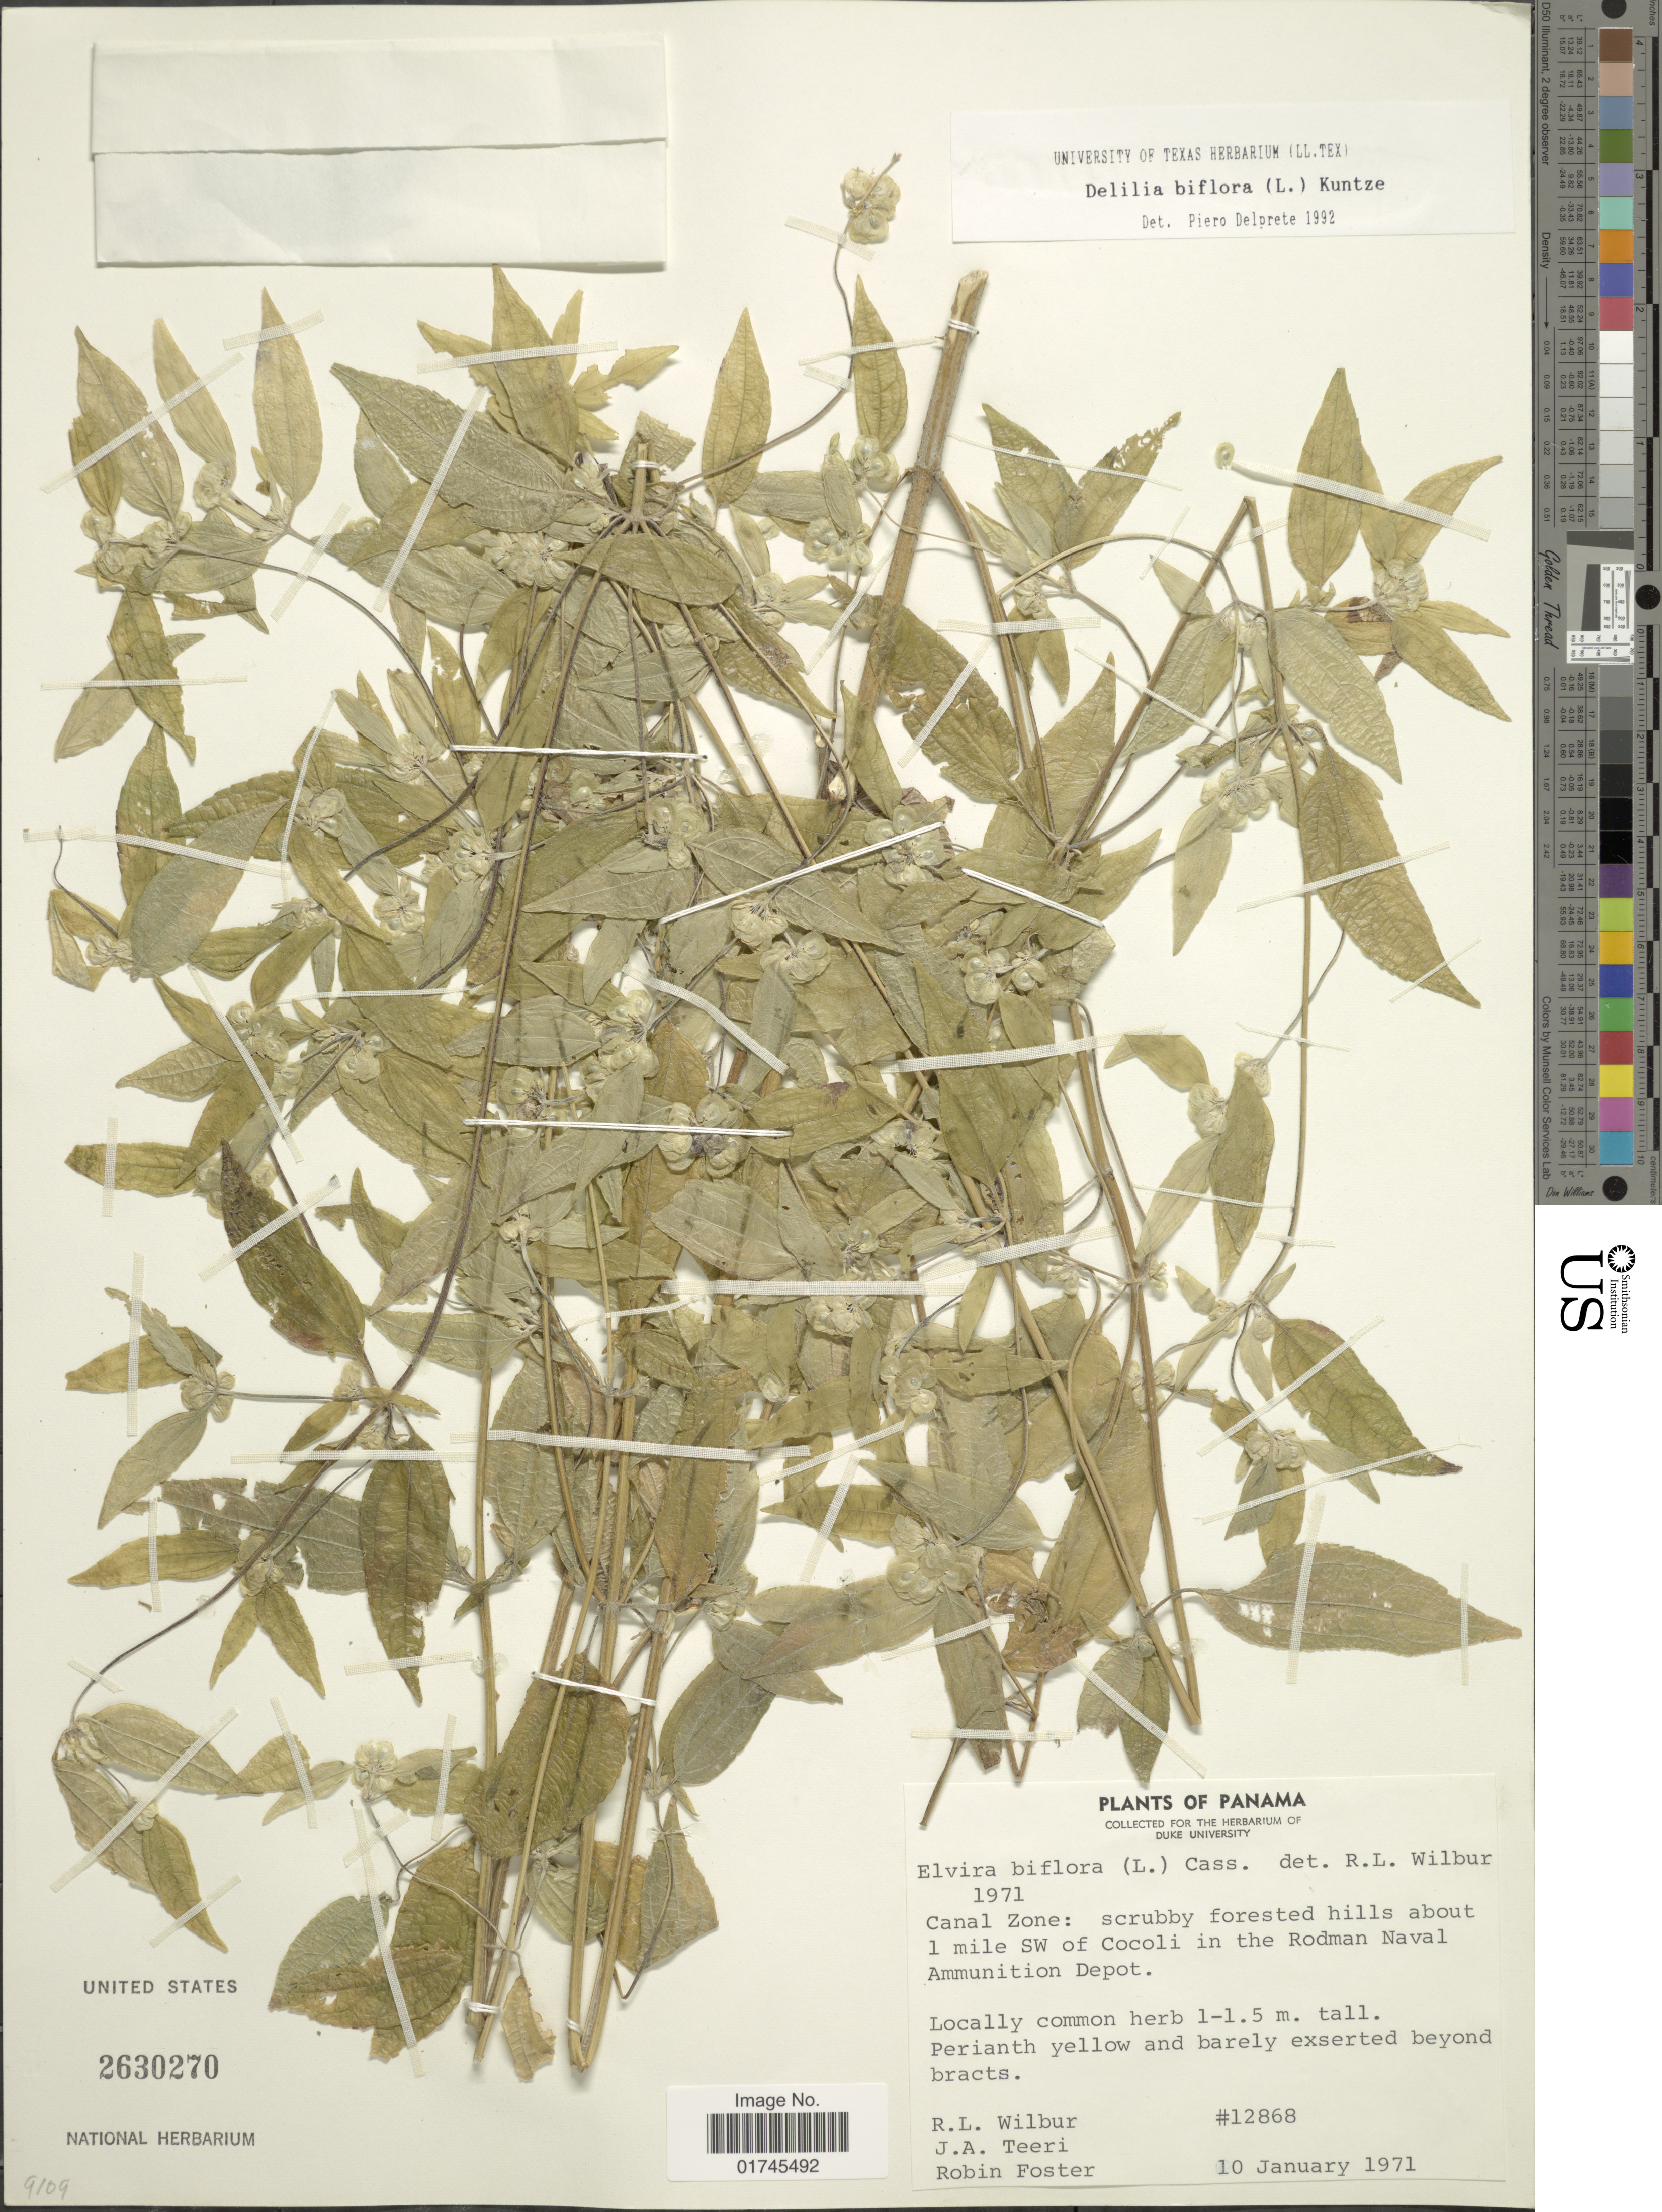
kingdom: Plantae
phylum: Tracheophyta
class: Magnoliopsida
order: Asterales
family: Asteraceae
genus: Delilia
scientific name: Delilia biflora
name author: (L.) Kuntze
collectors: R. L. Wilbur, J. Teeri & R. B. Foster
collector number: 12868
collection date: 1971-01-10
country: Panama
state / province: Panamá Oeste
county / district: Canal Zone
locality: scrubby forested hills about 1 mile SW of Cocoli in the Rodman Naval Ammunition Depot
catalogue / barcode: US 2630270